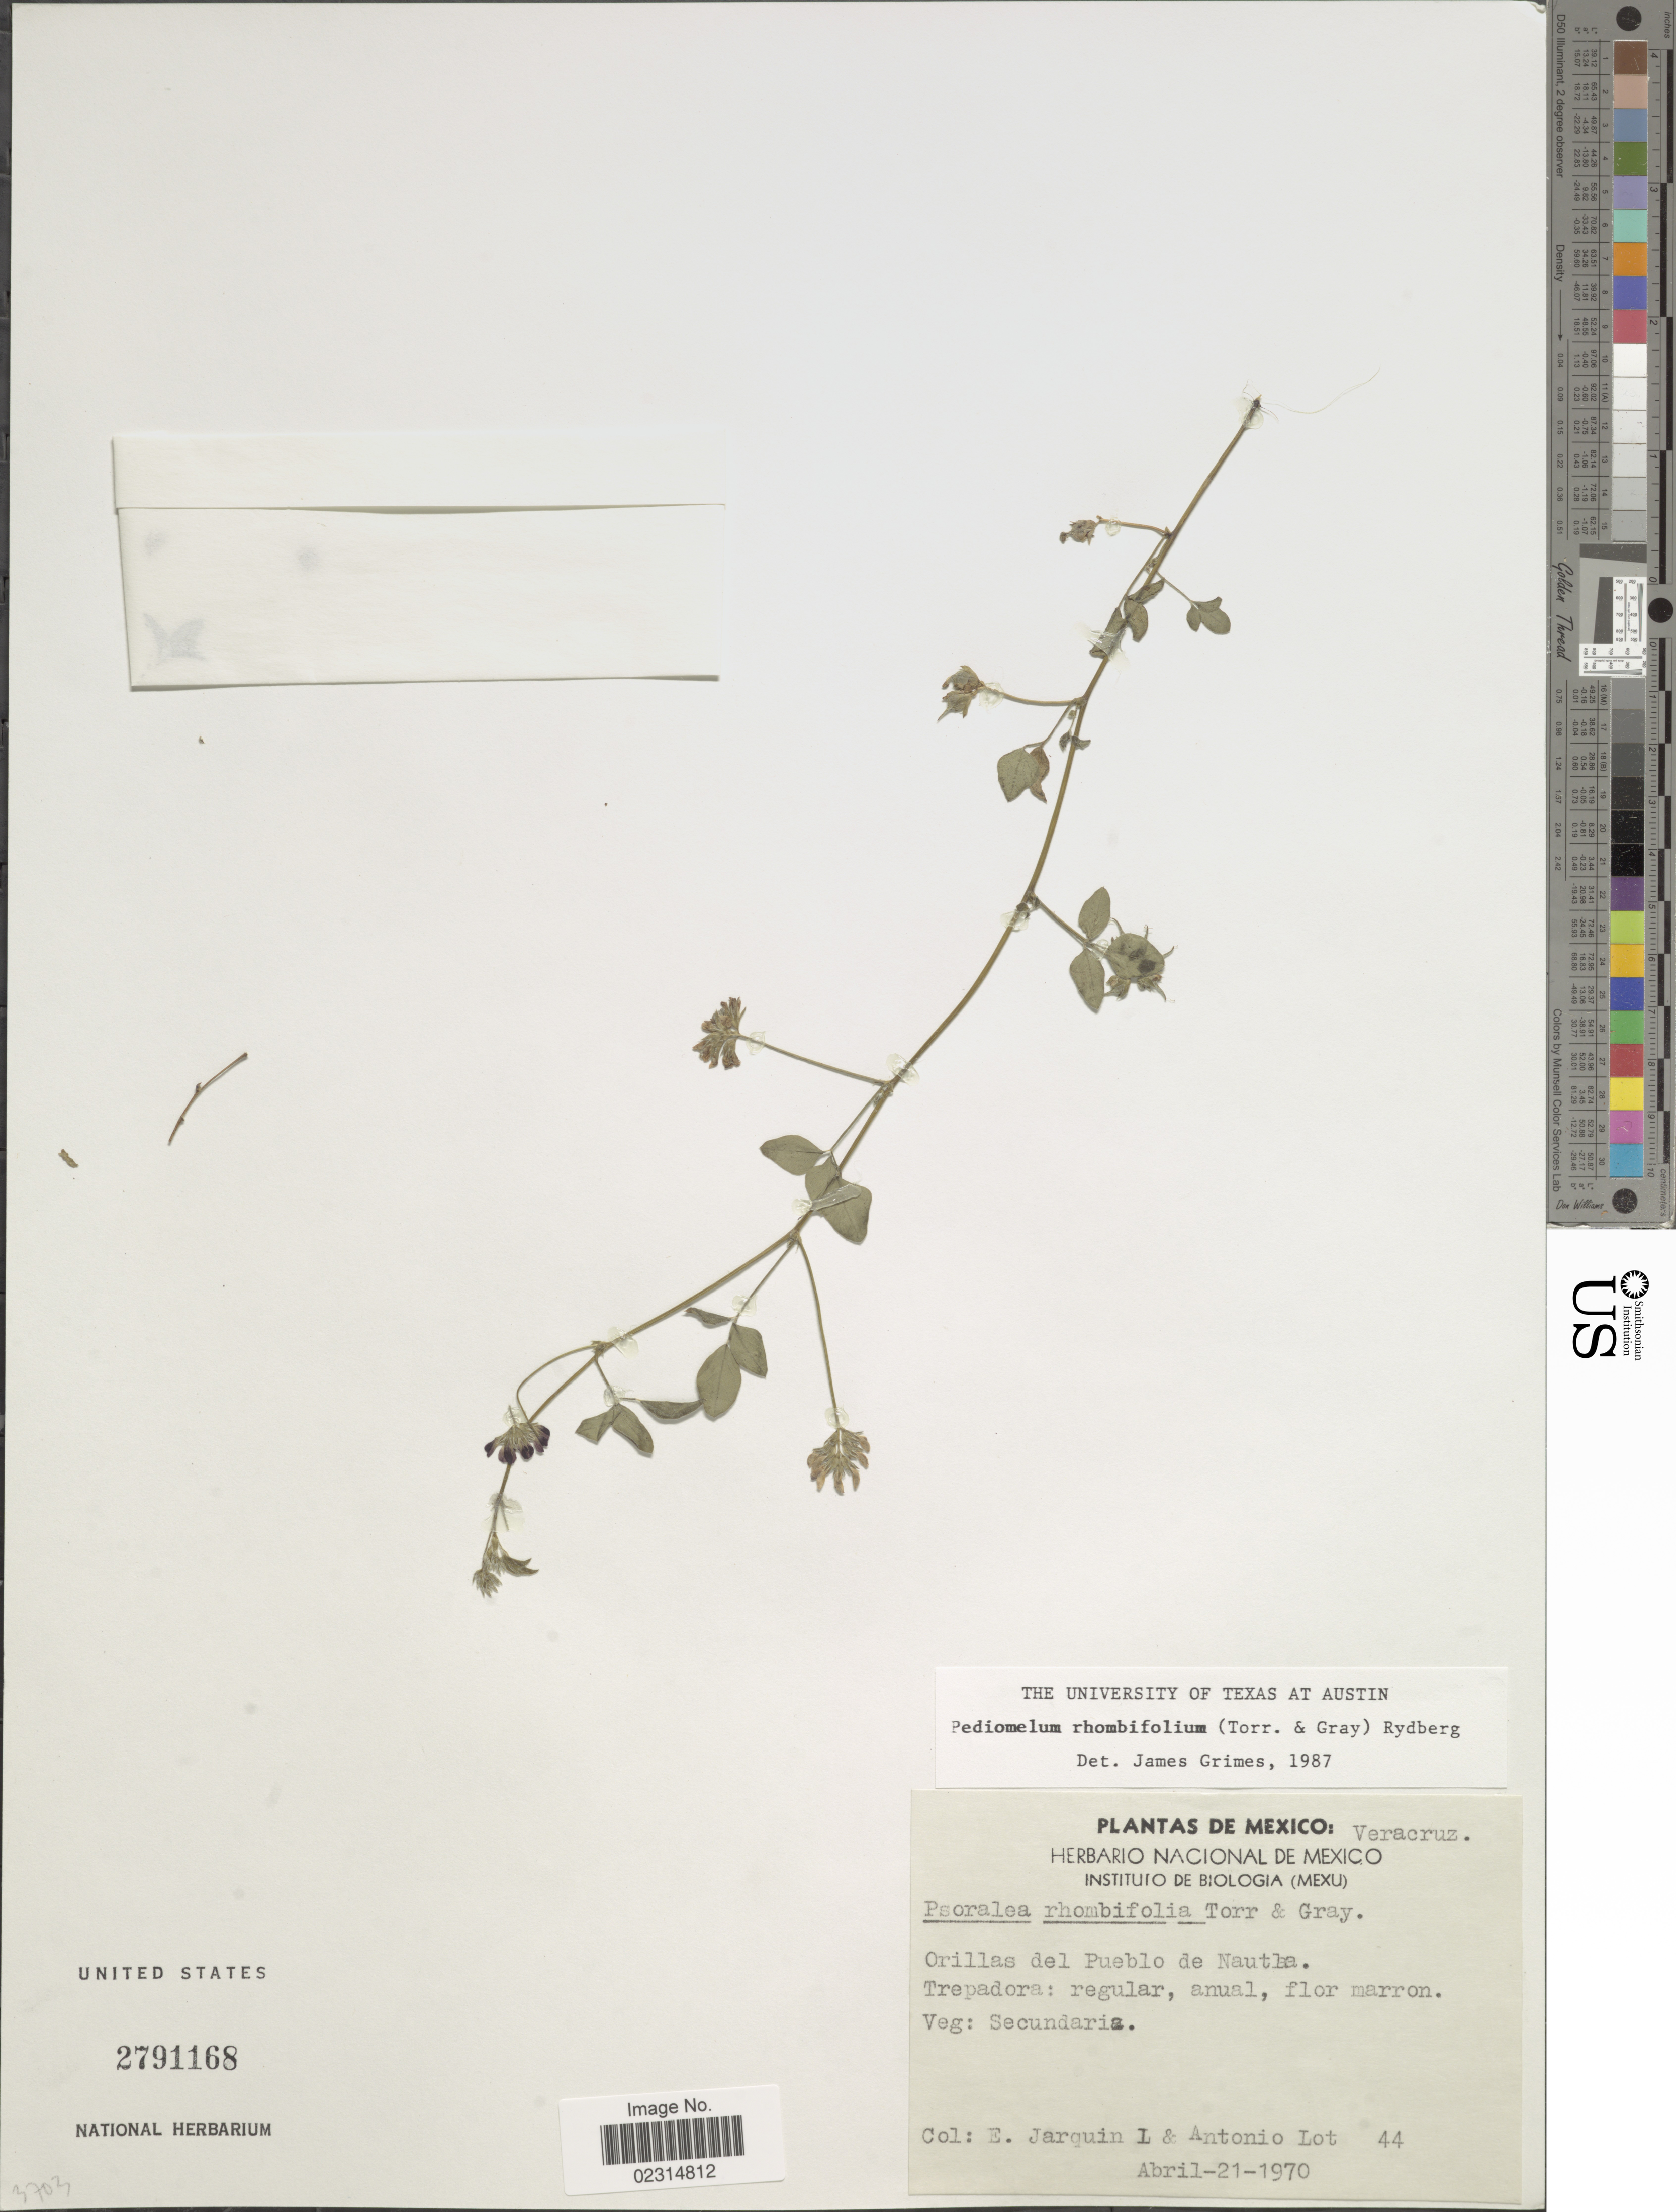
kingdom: Plantae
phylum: Tracheophyta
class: Magnoliopsida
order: Fabales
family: Fabaceae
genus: Pediomelum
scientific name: Pediomelum rhombifolium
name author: (Torr. & A. Gray) Rydb.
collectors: E. Jarquin & Lot, A.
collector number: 44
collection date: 1970-04-21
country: Mexico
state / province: Veracruz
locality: Vera Cruz, Orillas del Pueblo de Nautla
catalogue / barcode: US 2791168